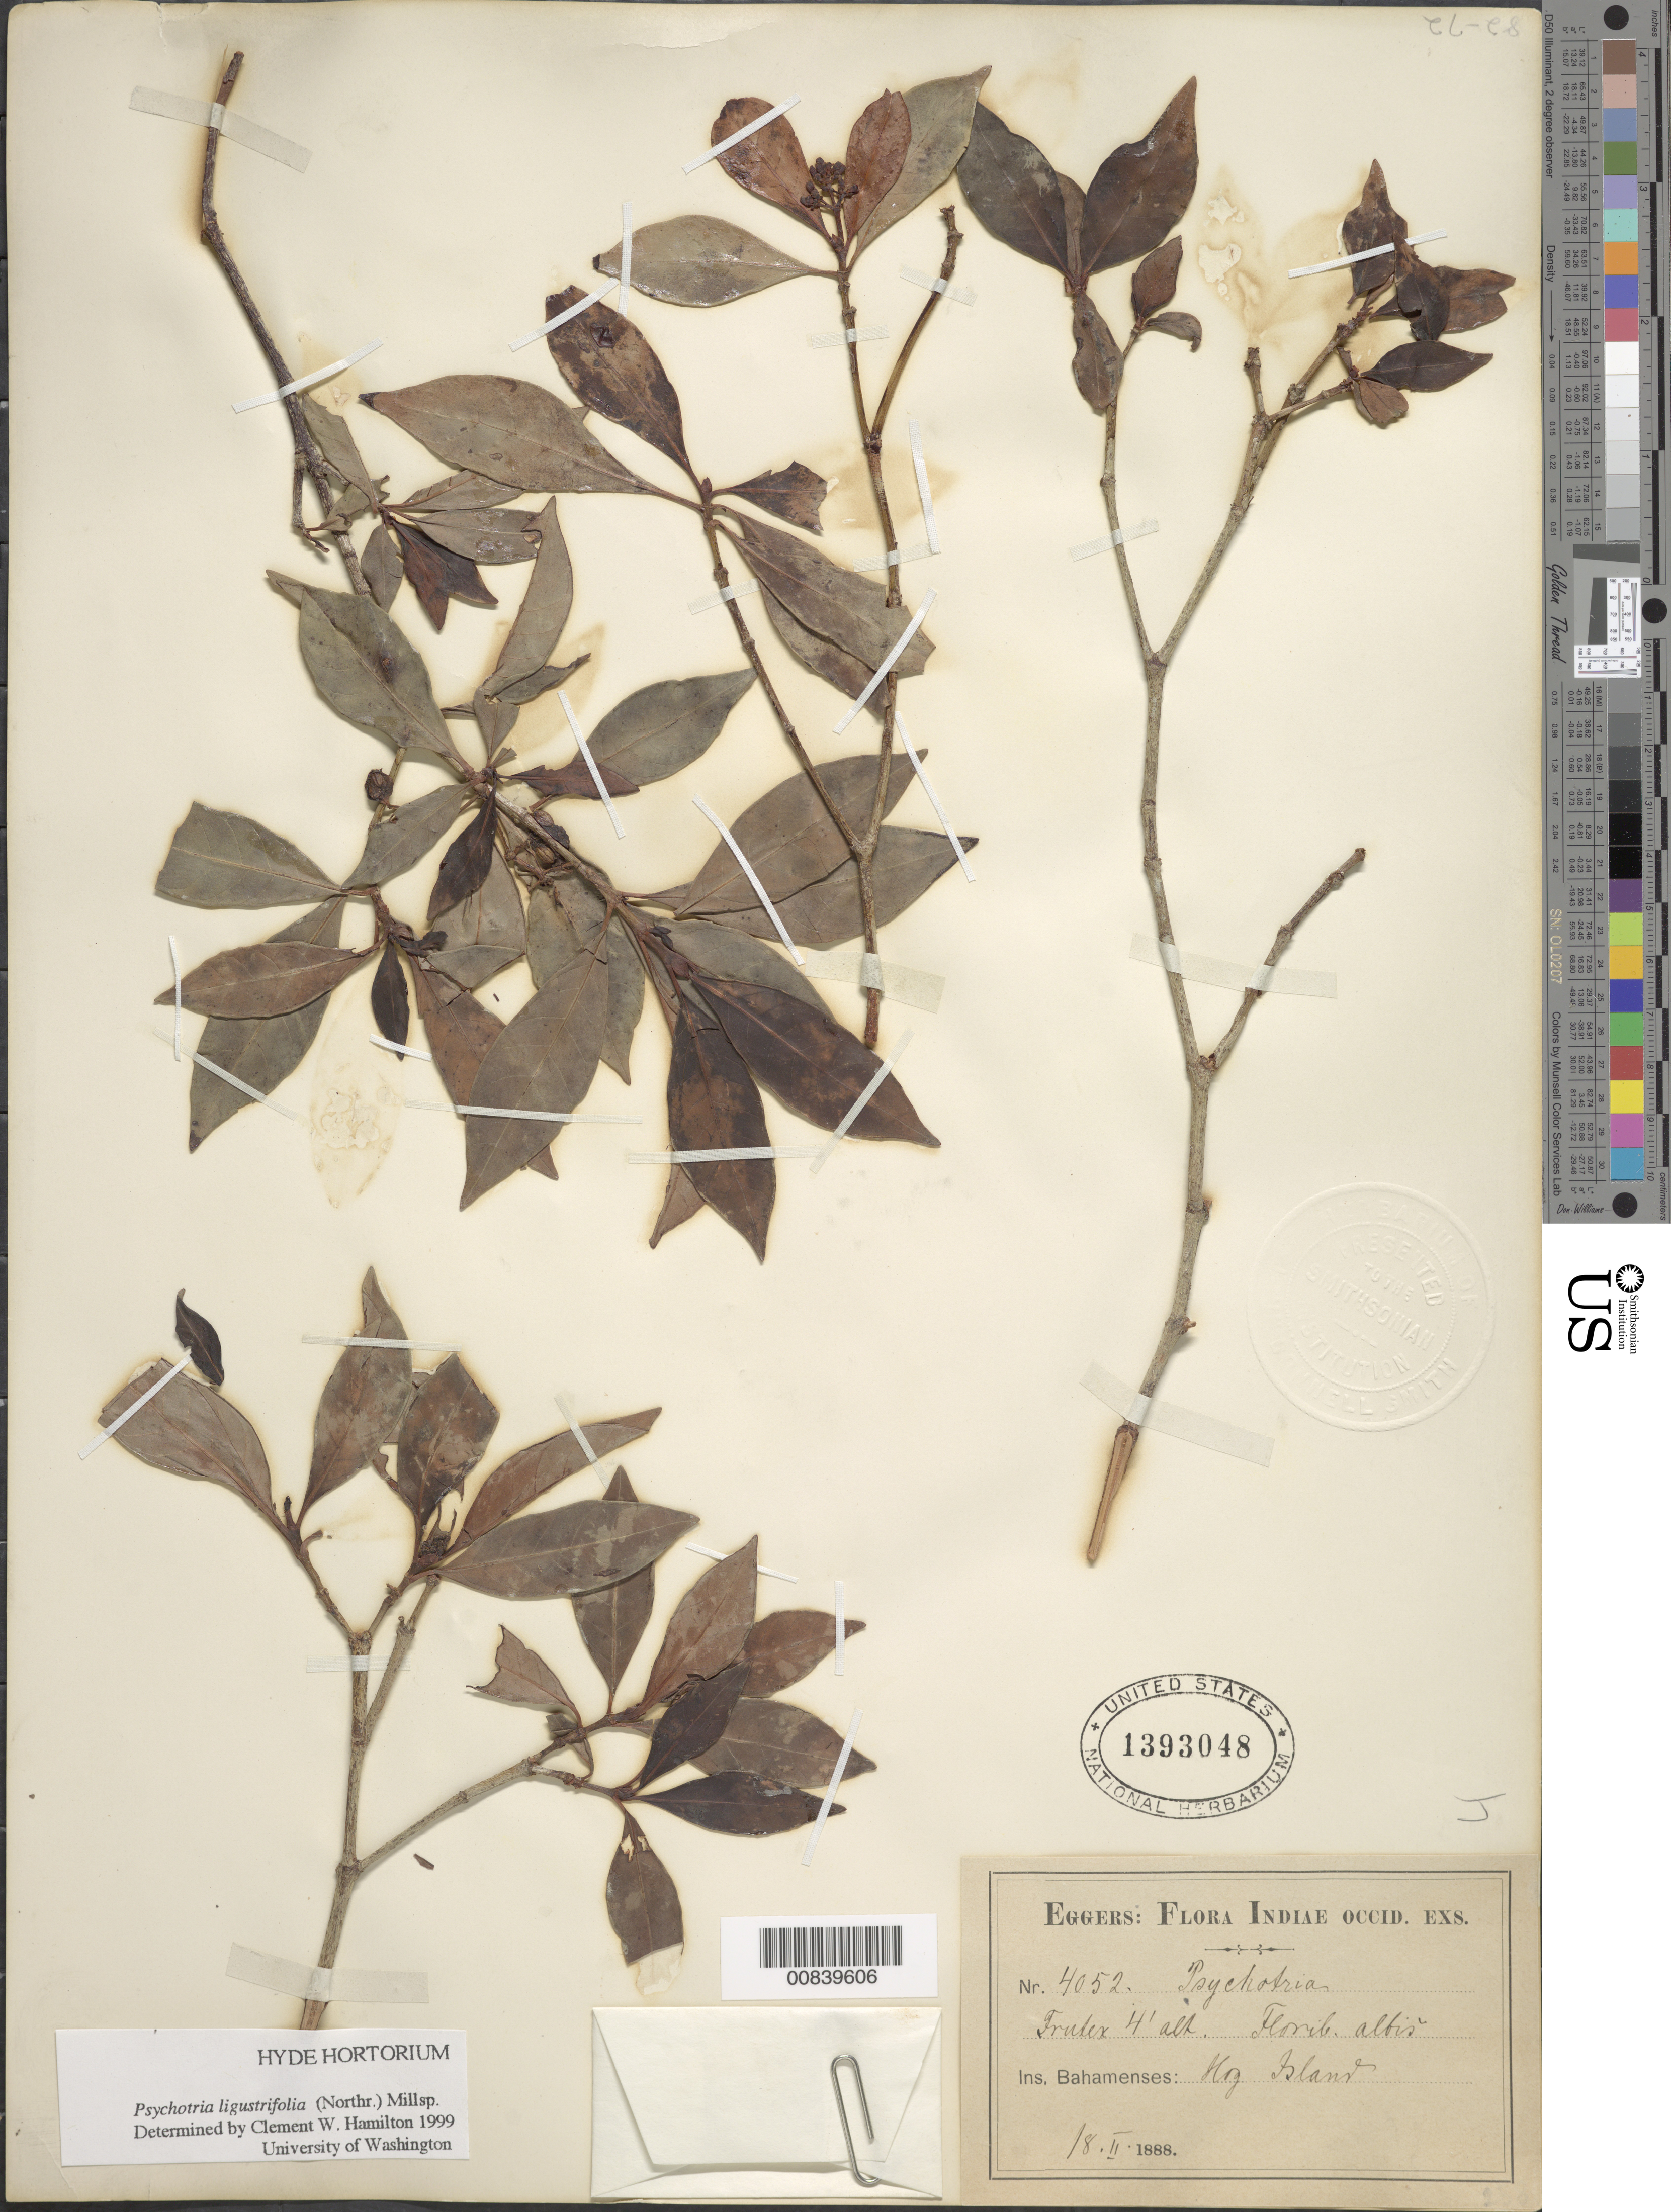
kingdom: Plantae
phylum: Tracheophyta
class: Magnoliopsida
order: Gentianales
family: Rubiaceae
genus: Psychotria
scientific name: Psychotria ligustrifolia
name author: (Northr.) Millsp.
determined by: Hamilton, C. W.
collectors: H. F. A. von Eggers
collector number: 4052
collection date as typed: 18 Feb 1888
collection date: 1888-02-18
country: Bahamas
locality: Hog Island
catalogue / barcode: US 1393048